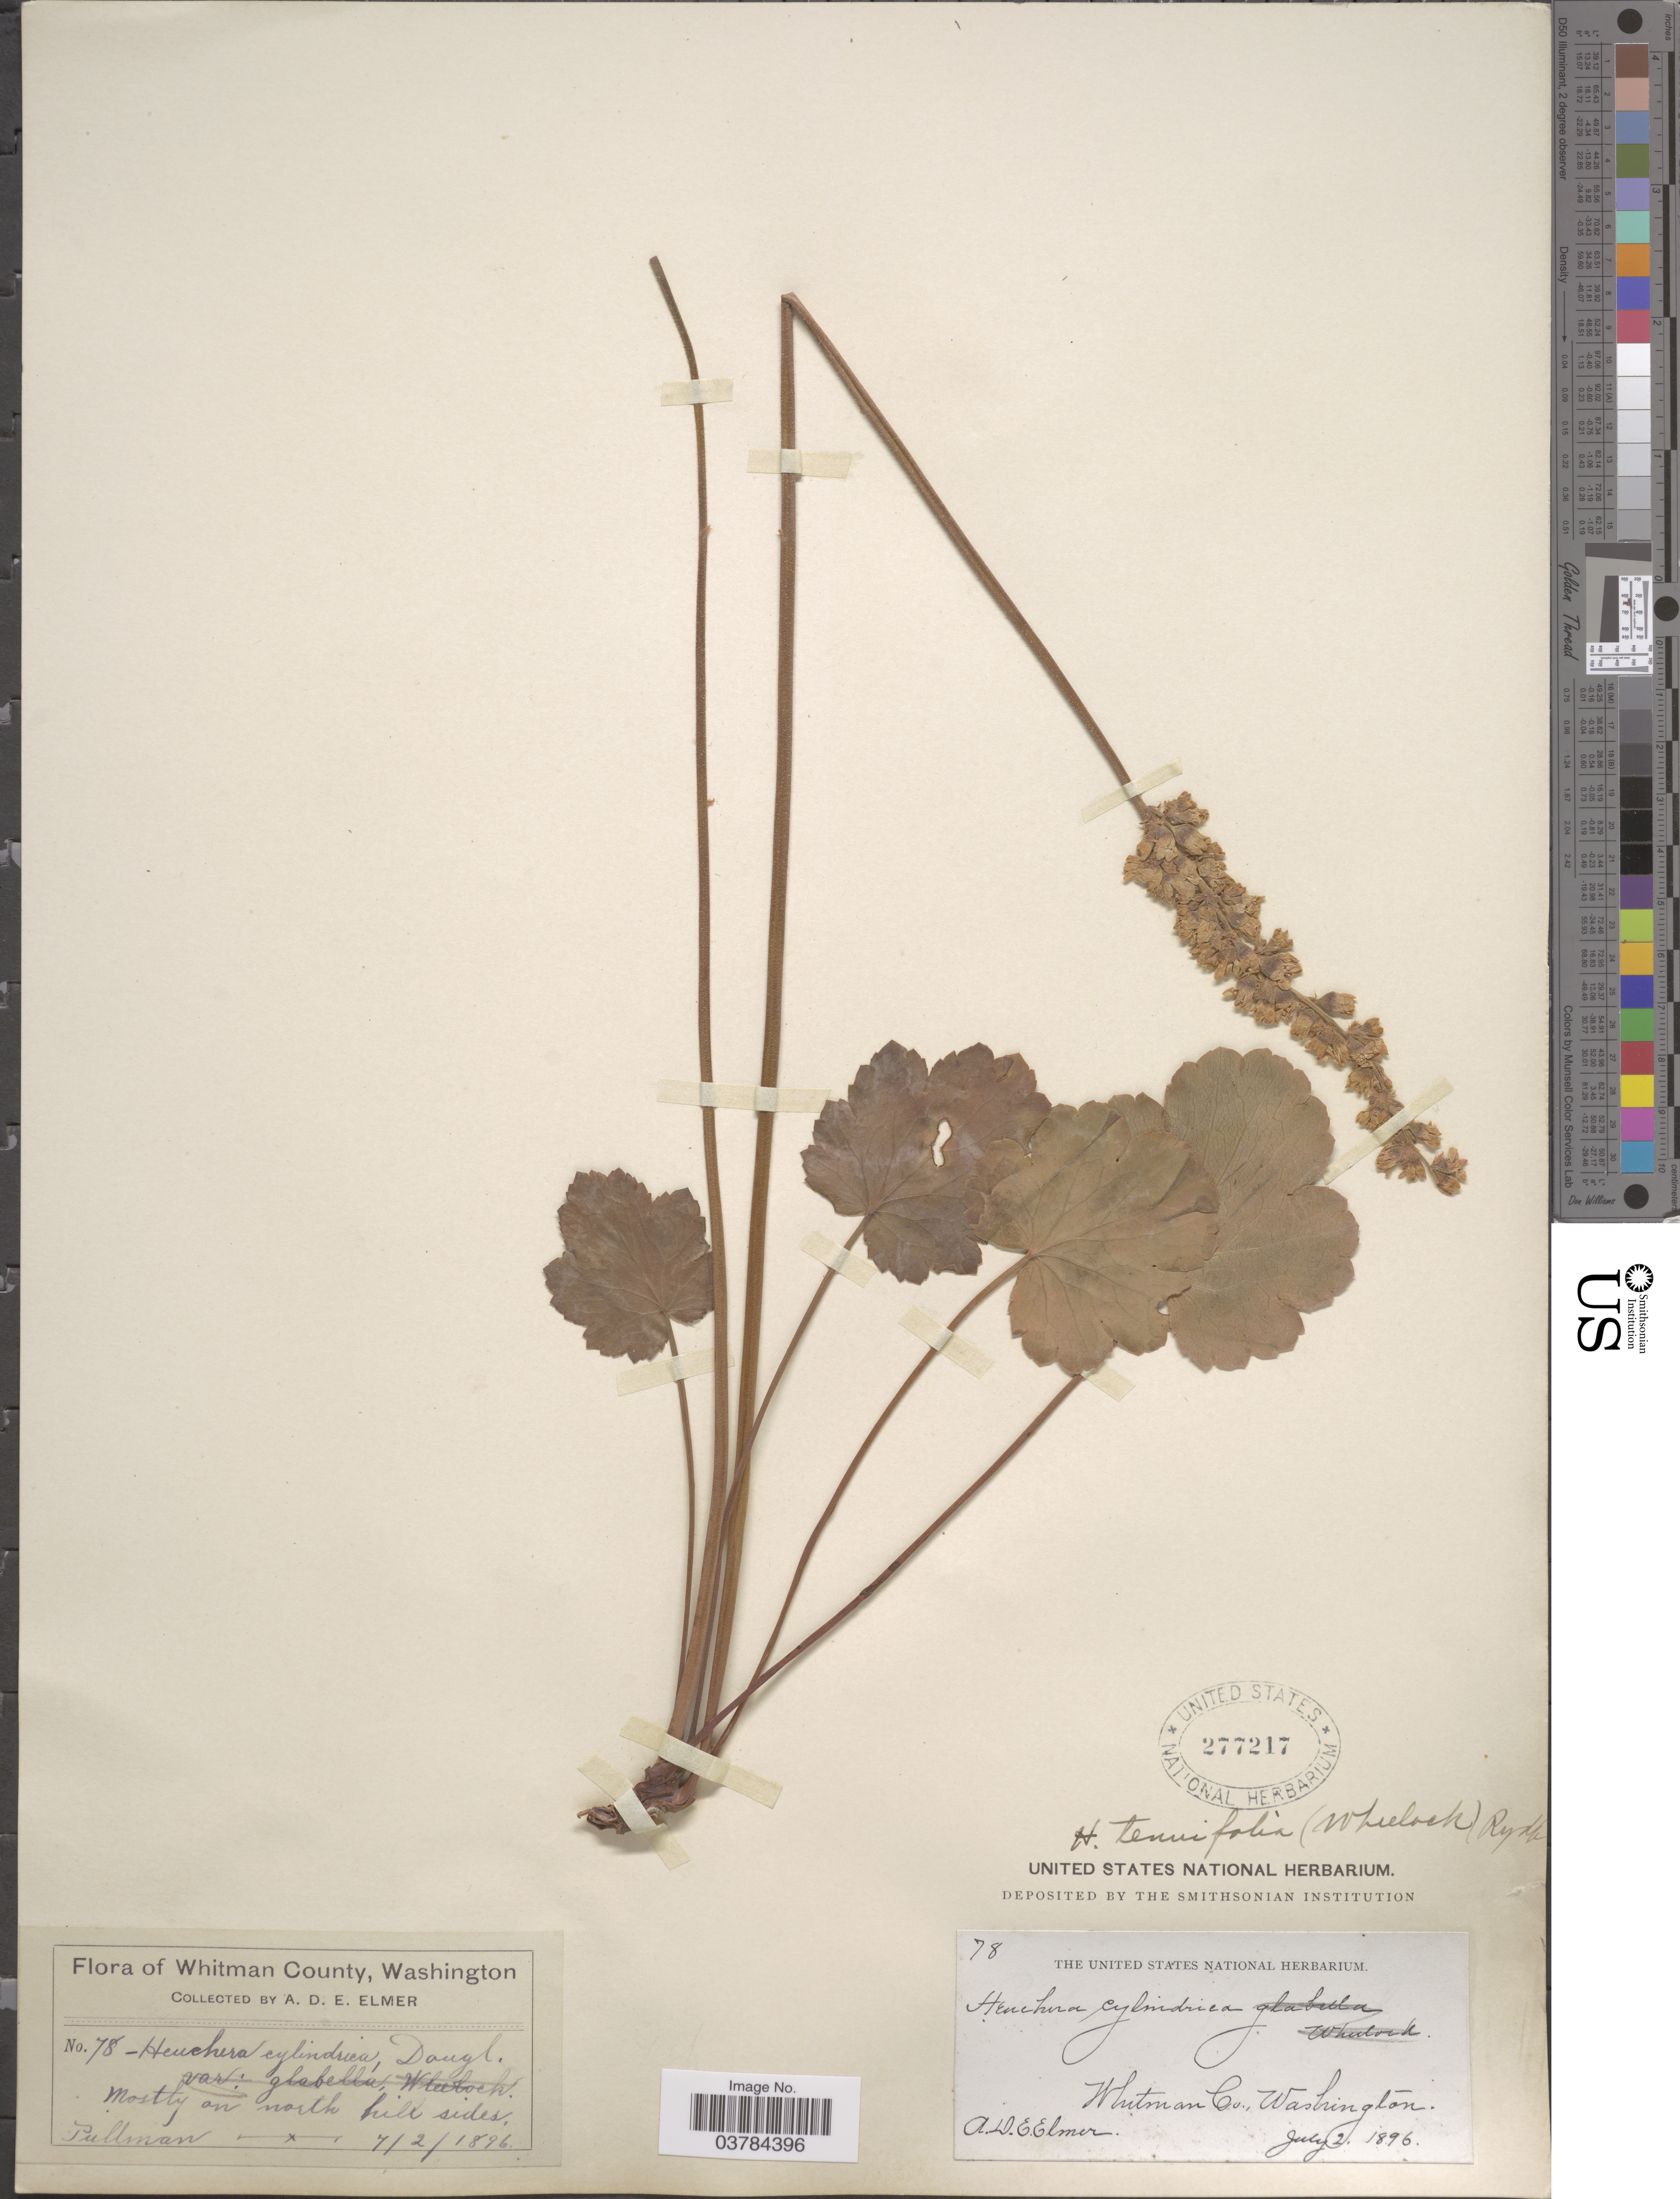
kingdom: Plantae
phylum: Tracheophyta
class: Magnoliopsida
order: Saxifragales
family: Saxifragaceae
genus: Heuchera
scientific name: Heuchera cylindrica var. glabella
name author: (Torr. & A. Gray) Wheelock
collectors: A. D. E. Elmer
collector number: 78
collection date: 1896-07-02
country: United States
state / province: Washington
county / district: Whitman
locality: Whitman County. Mostly on north hill sides. Pullman.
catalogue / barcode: US 277217